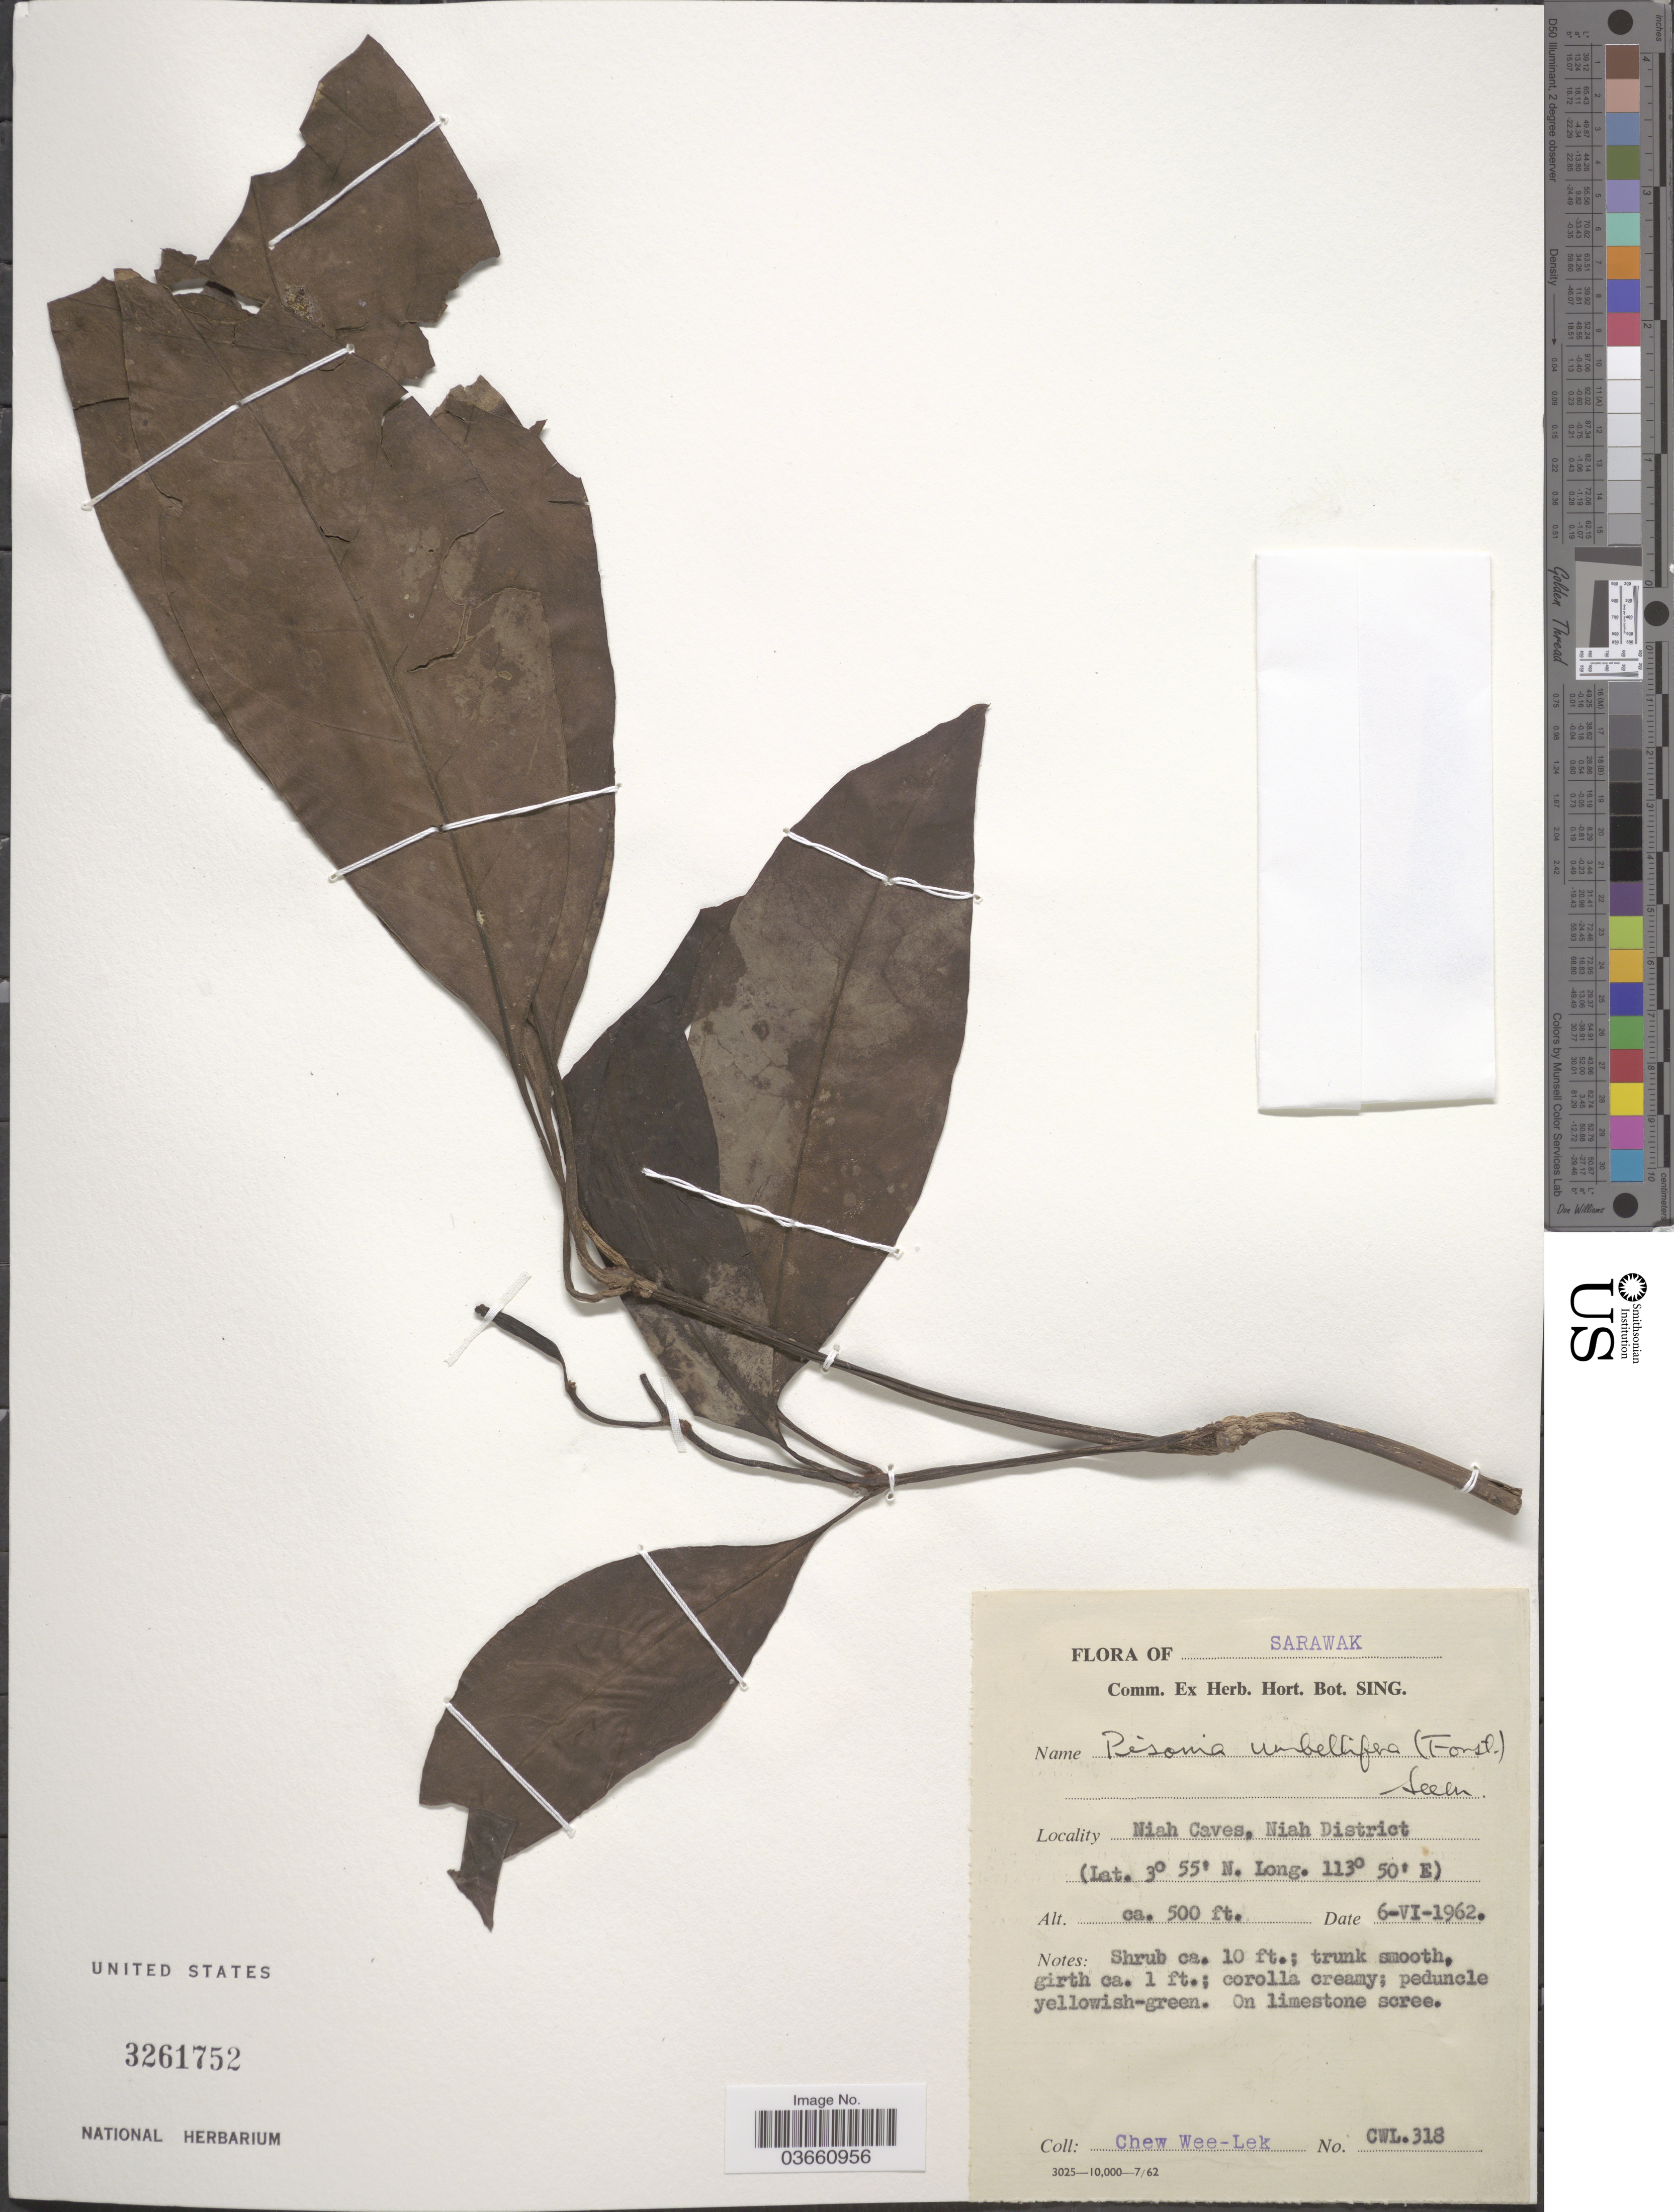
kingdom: Plantae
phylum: Tracheophyta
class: Magnoliopsida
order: Caryophyllales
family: Nyctaginaceae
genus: Ceodes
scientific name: Ceodes umbellifera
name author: J.R. Forst. & G. Forst.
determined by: Wagner, W. L., (BOT), Smithsonian Institution - National Museum of Natural History (UNITED STATES)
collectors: W. Chew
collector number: CWL.318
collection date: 1962-06-06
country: Malaysia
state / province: Sarawak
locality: Niah Caves, Niah District.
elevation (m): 152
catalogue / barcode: US 3261752